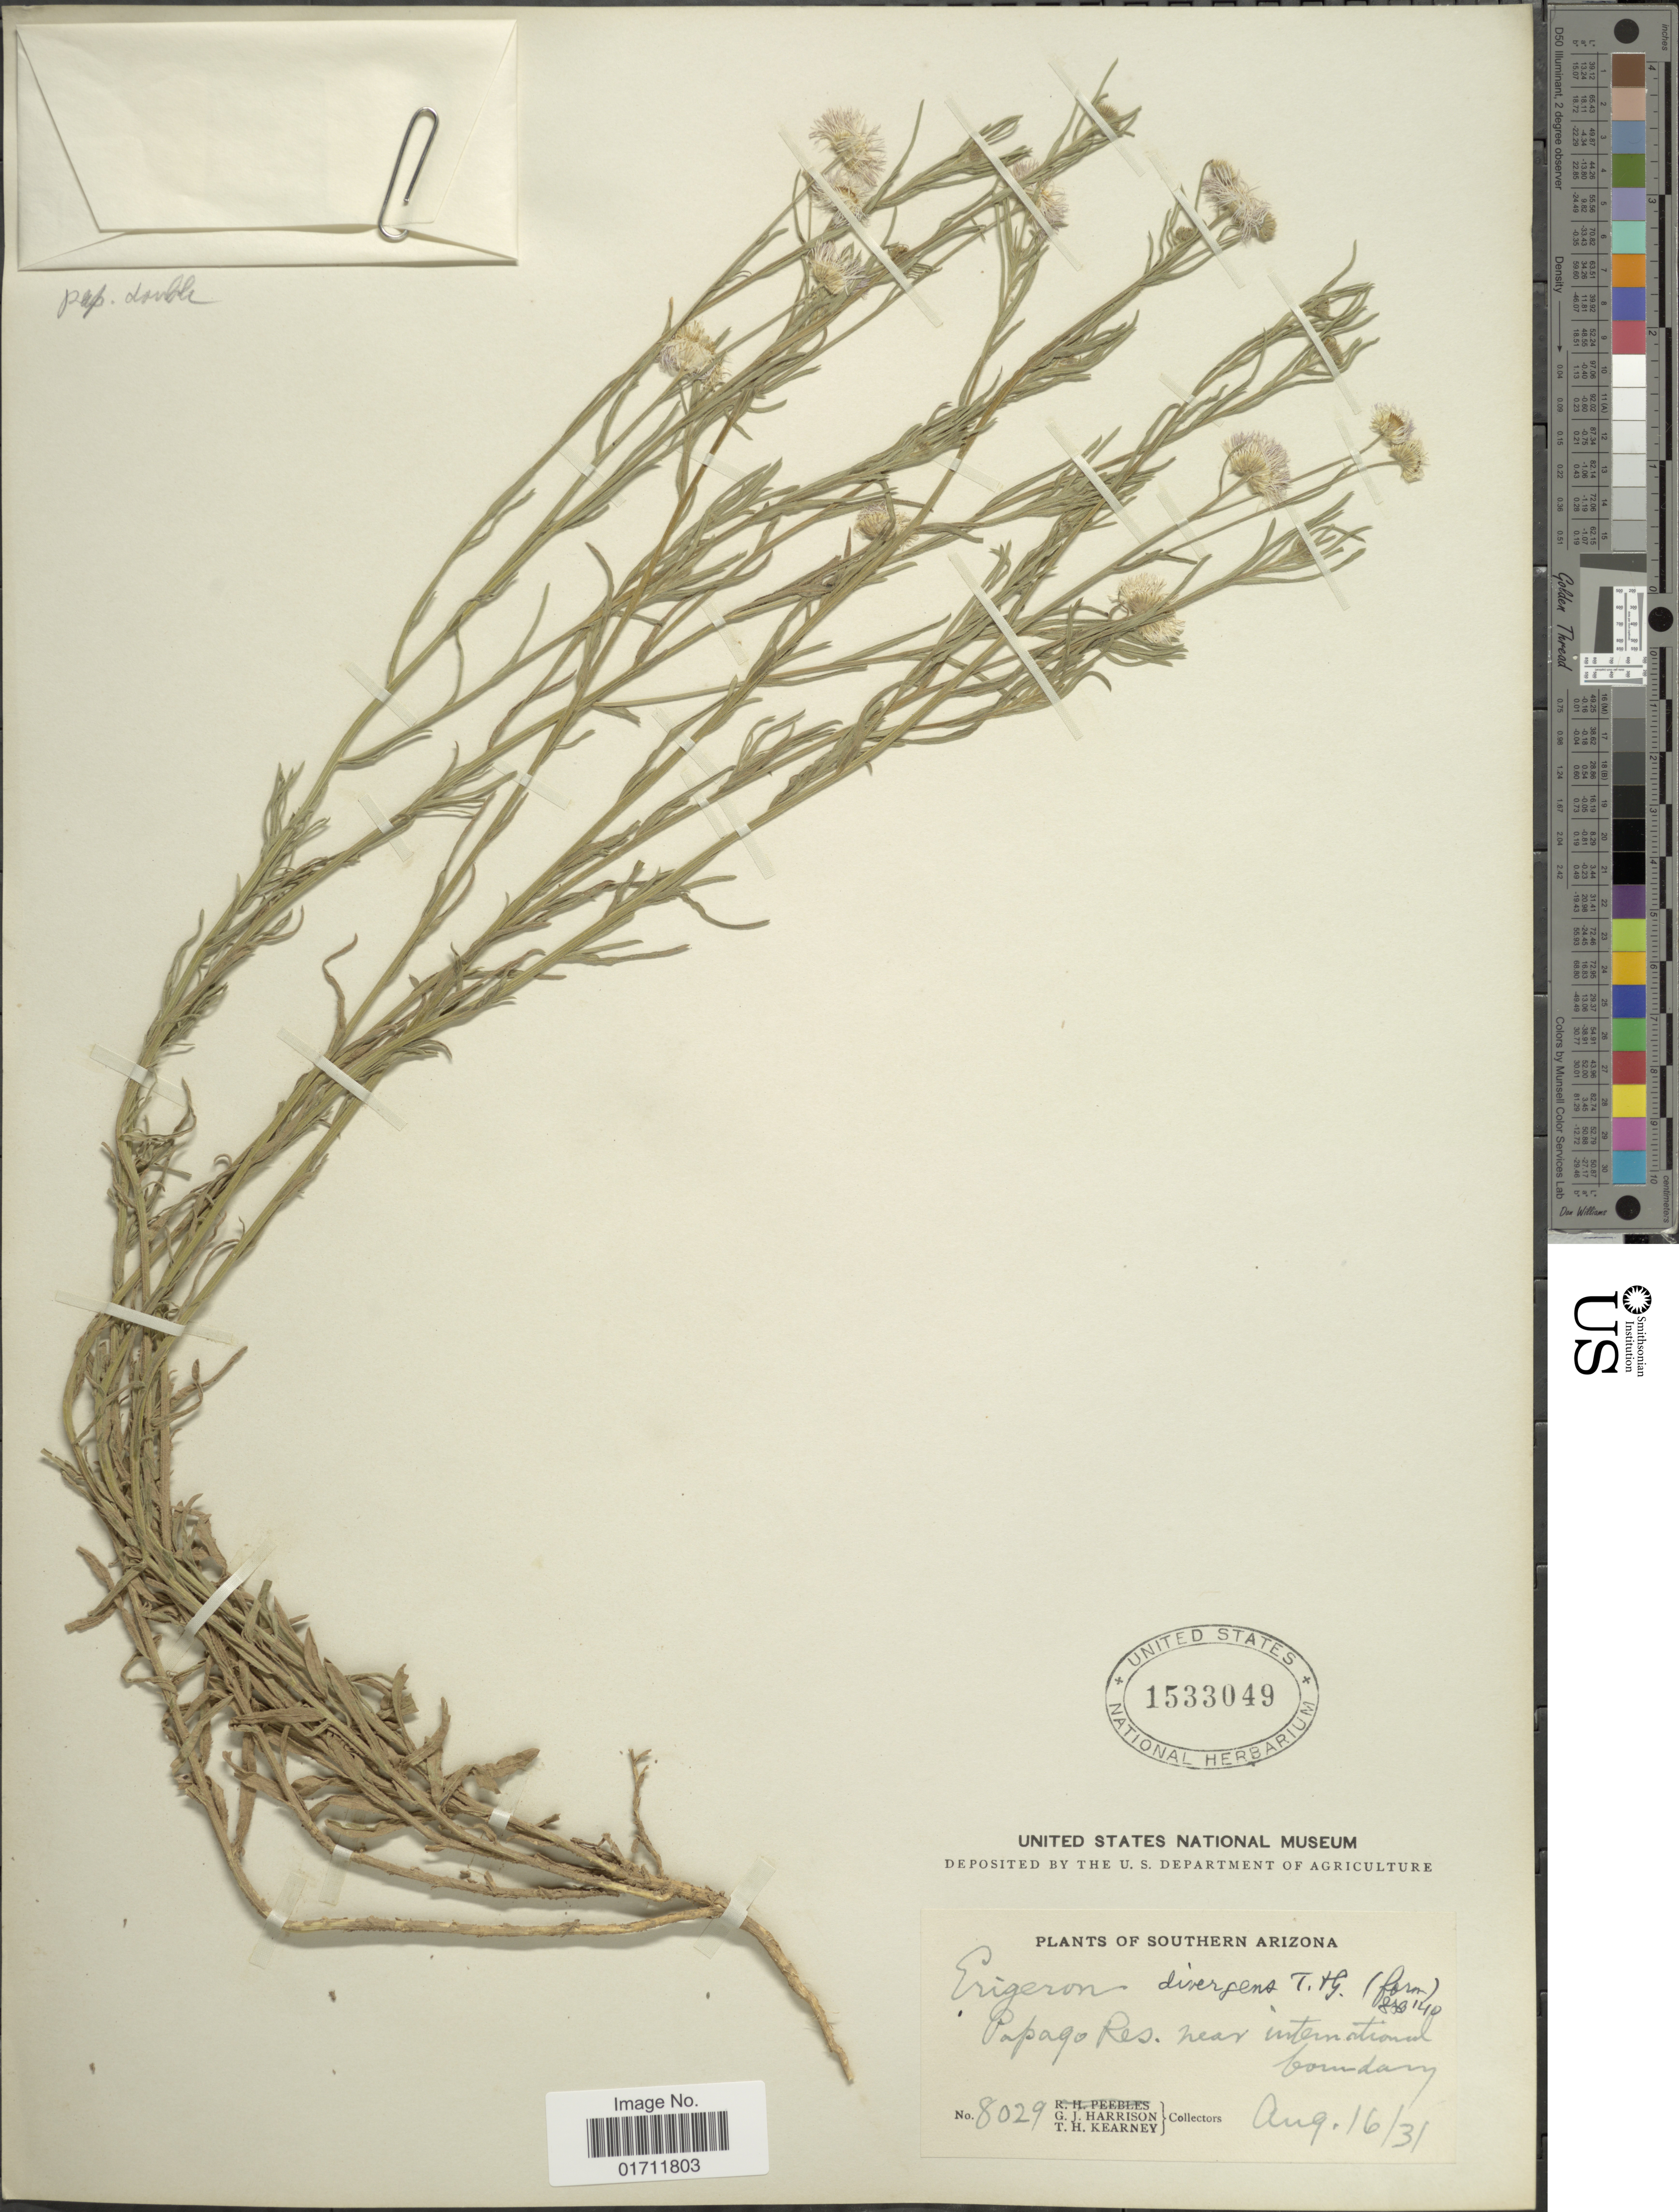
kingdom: Plantae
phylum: Tracheophyta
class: Magnoliopsida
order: Asterales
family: Asteraceae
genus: Erigeron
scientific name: Erigeron divergens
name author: Torr. & A. Gray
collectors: G. J. Harrison & T. H. Kearney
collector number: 8029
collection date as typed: Transcribed d/m/y: 16/8/31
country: United States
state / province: Arizona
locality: Southern Arizona, Papgo Res. near international boundary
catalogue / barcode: US 1533049